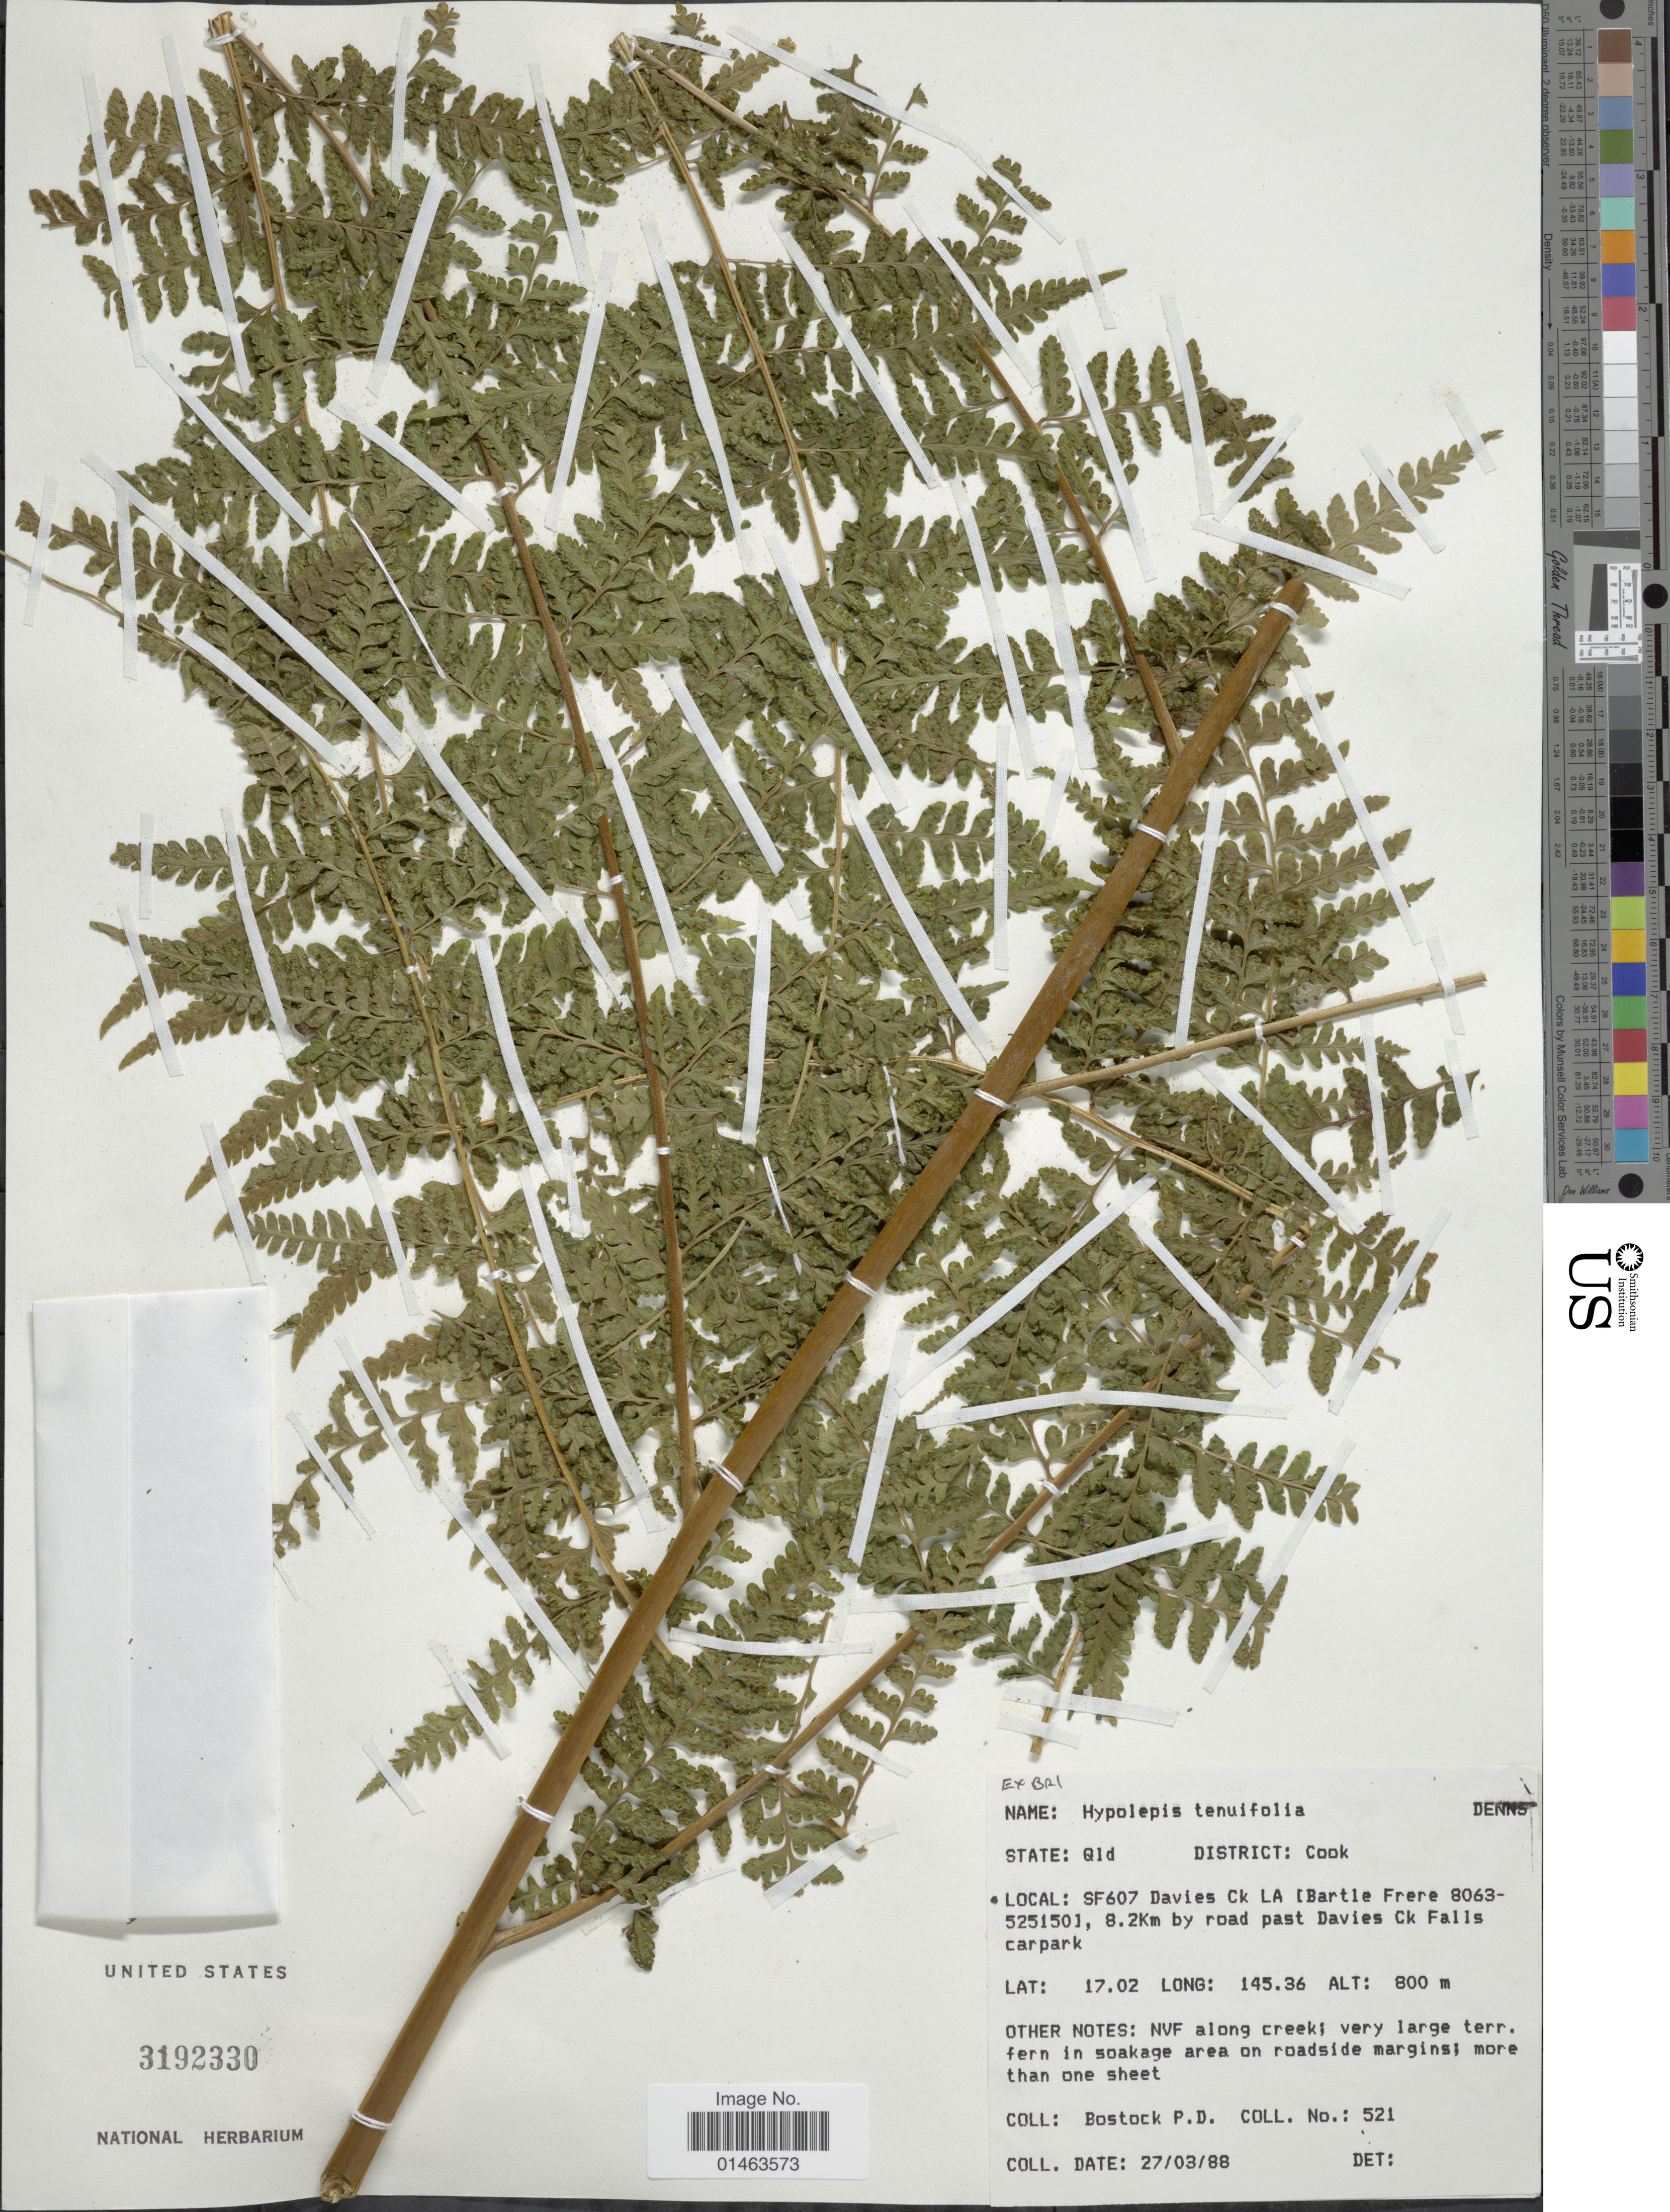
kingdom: Plantae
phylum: Tracheophyta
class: Polypodiopsida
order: Polypodiales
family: Dennstaedtiaceae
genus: Hypolepis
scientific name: Hypolepis tenuifolia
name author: (G. Forst.) Bernh.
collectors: P. Bostock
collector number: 521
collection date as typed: Transcribed d/m/y: 27/3/88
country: Australia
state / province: Queensland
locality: Cook, SF607 Davies Ck LA . (Bartle Frere 80635251501, 8.2Km by road past Davies Ck Falls carpark.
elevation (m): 800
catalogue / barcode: US 3192330